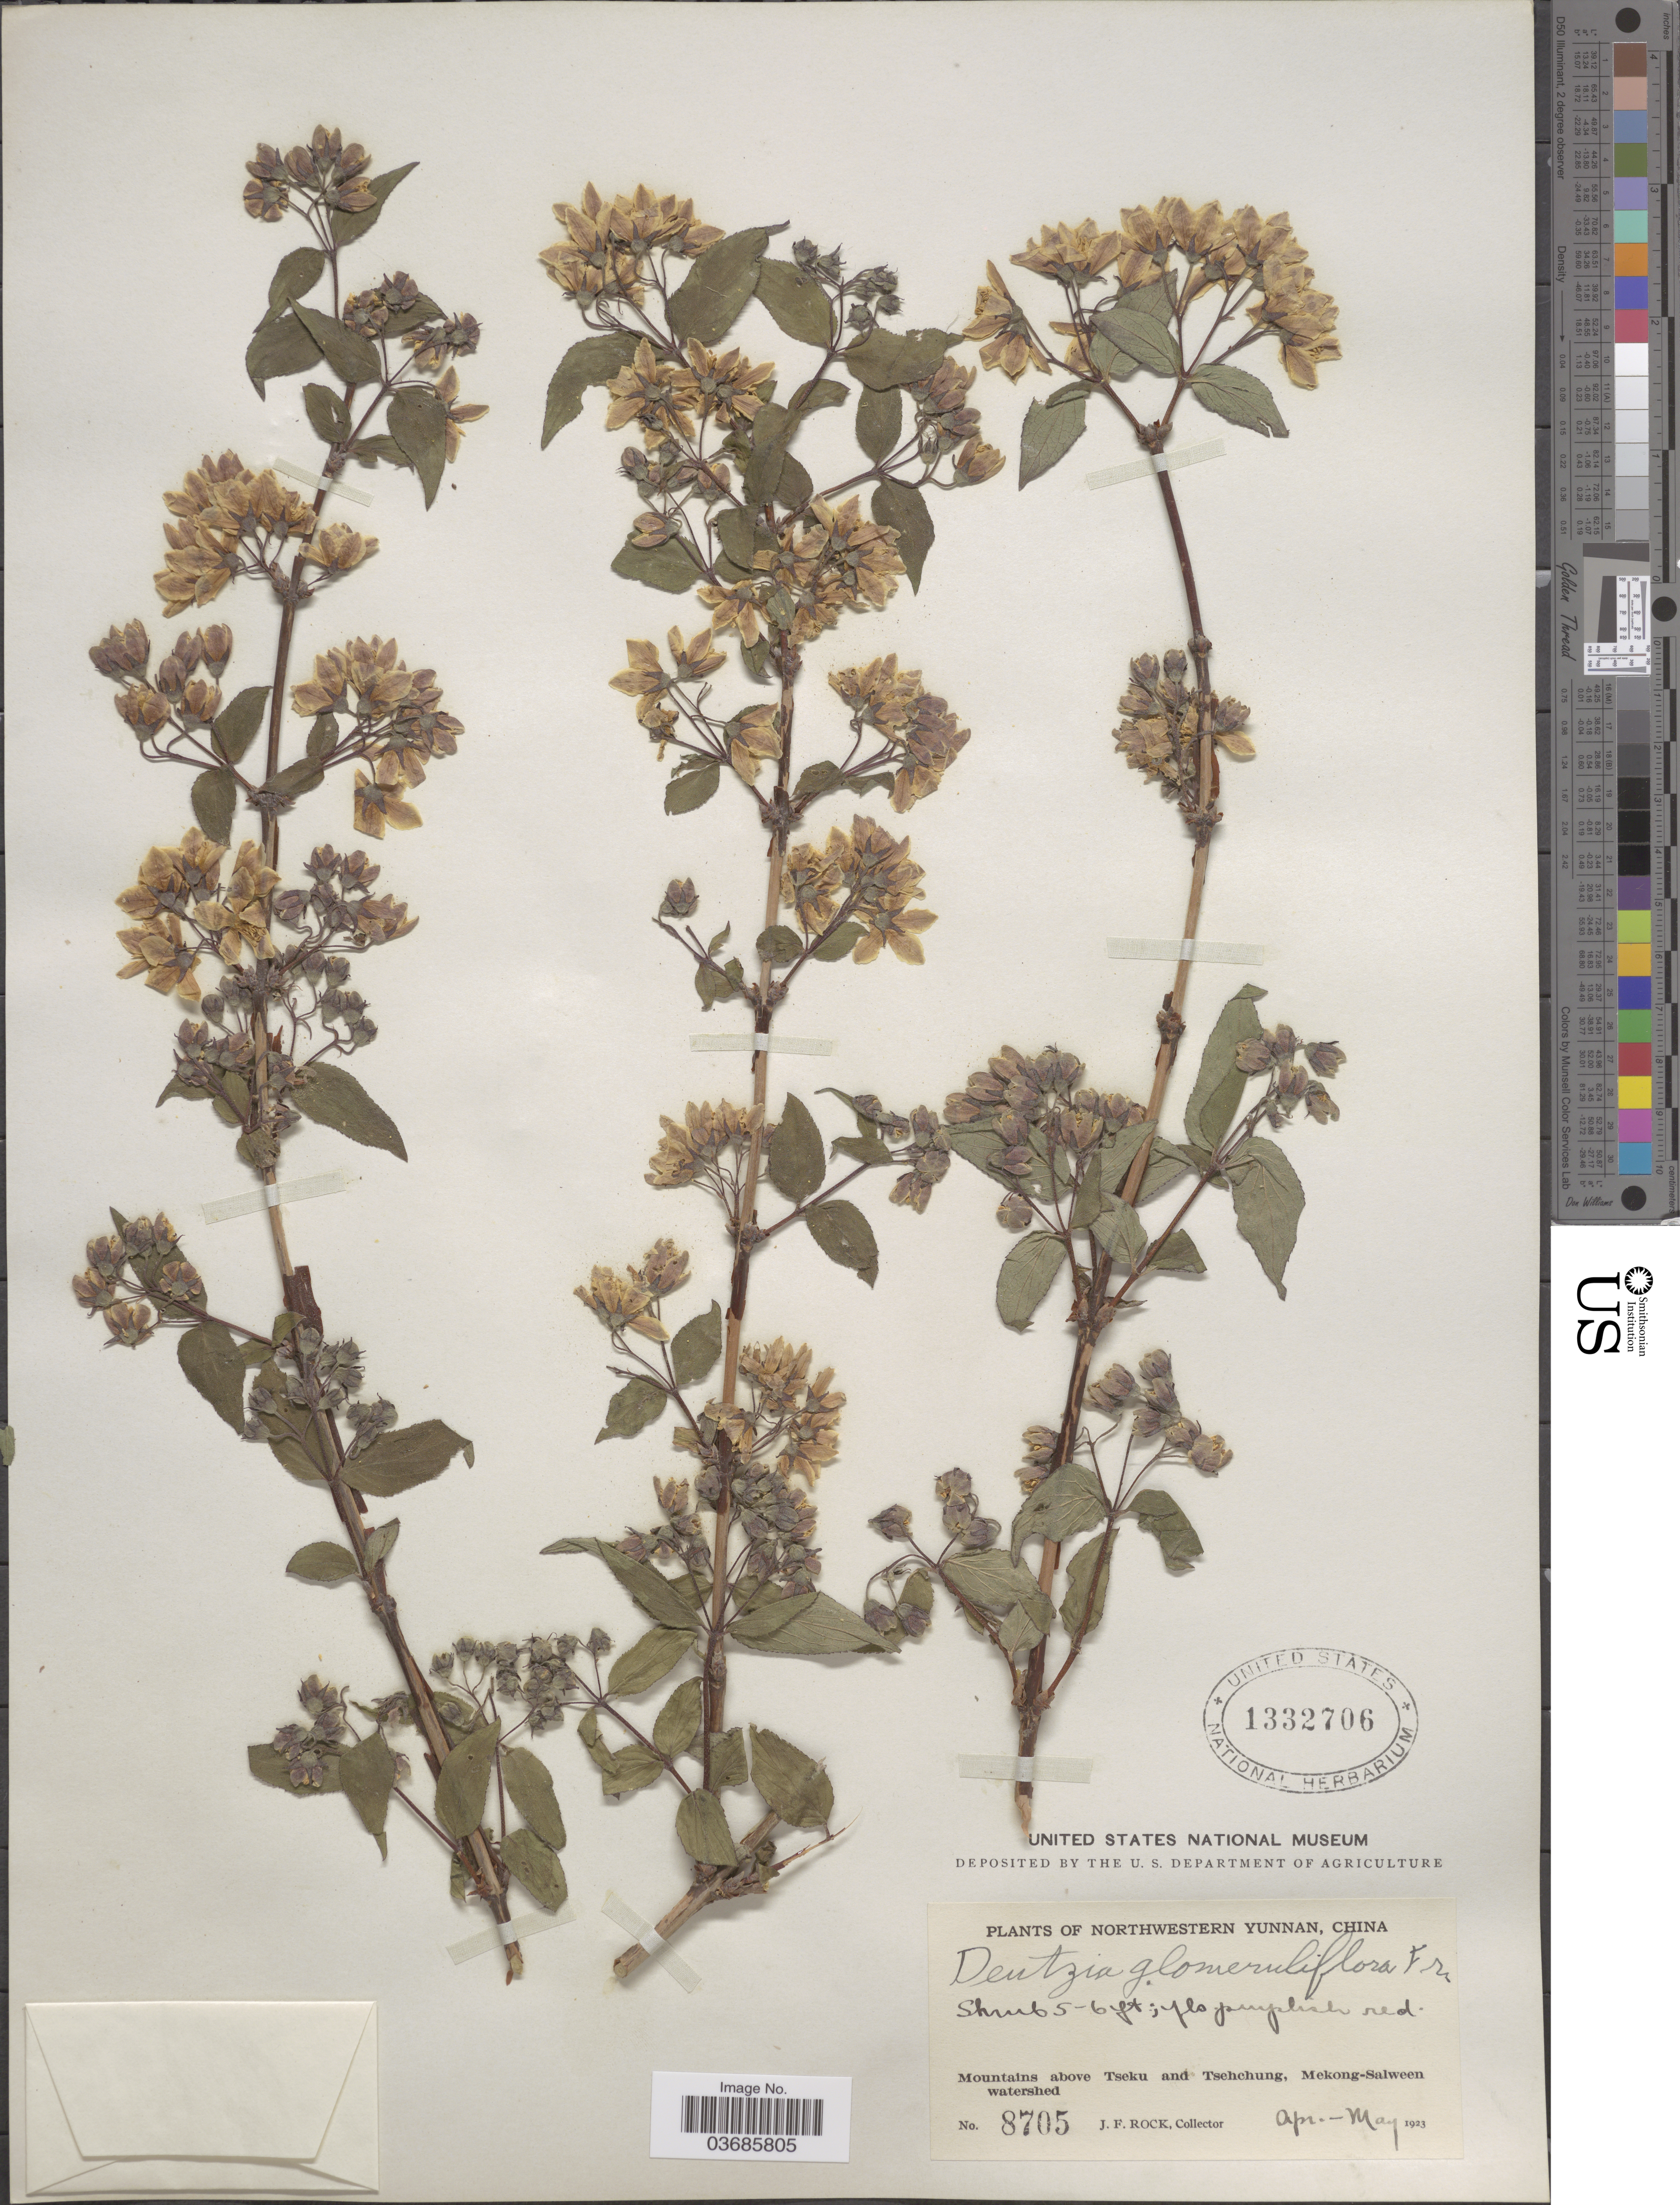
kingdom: Plantae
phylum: Tracheophyta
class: Magnoliopsida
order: Cornales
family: Hydrangeaceae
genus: Deutzia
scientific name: Deutzia glomeruliflora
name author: Franch.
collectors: J. Rock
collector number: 8705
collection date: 1923-04/1923-05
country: China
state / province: Yunnan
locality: Northwestern Yunnan. Mountains above Tseku and Tsehchung, Mekong-Salween watershed.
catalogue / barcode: US 1332706